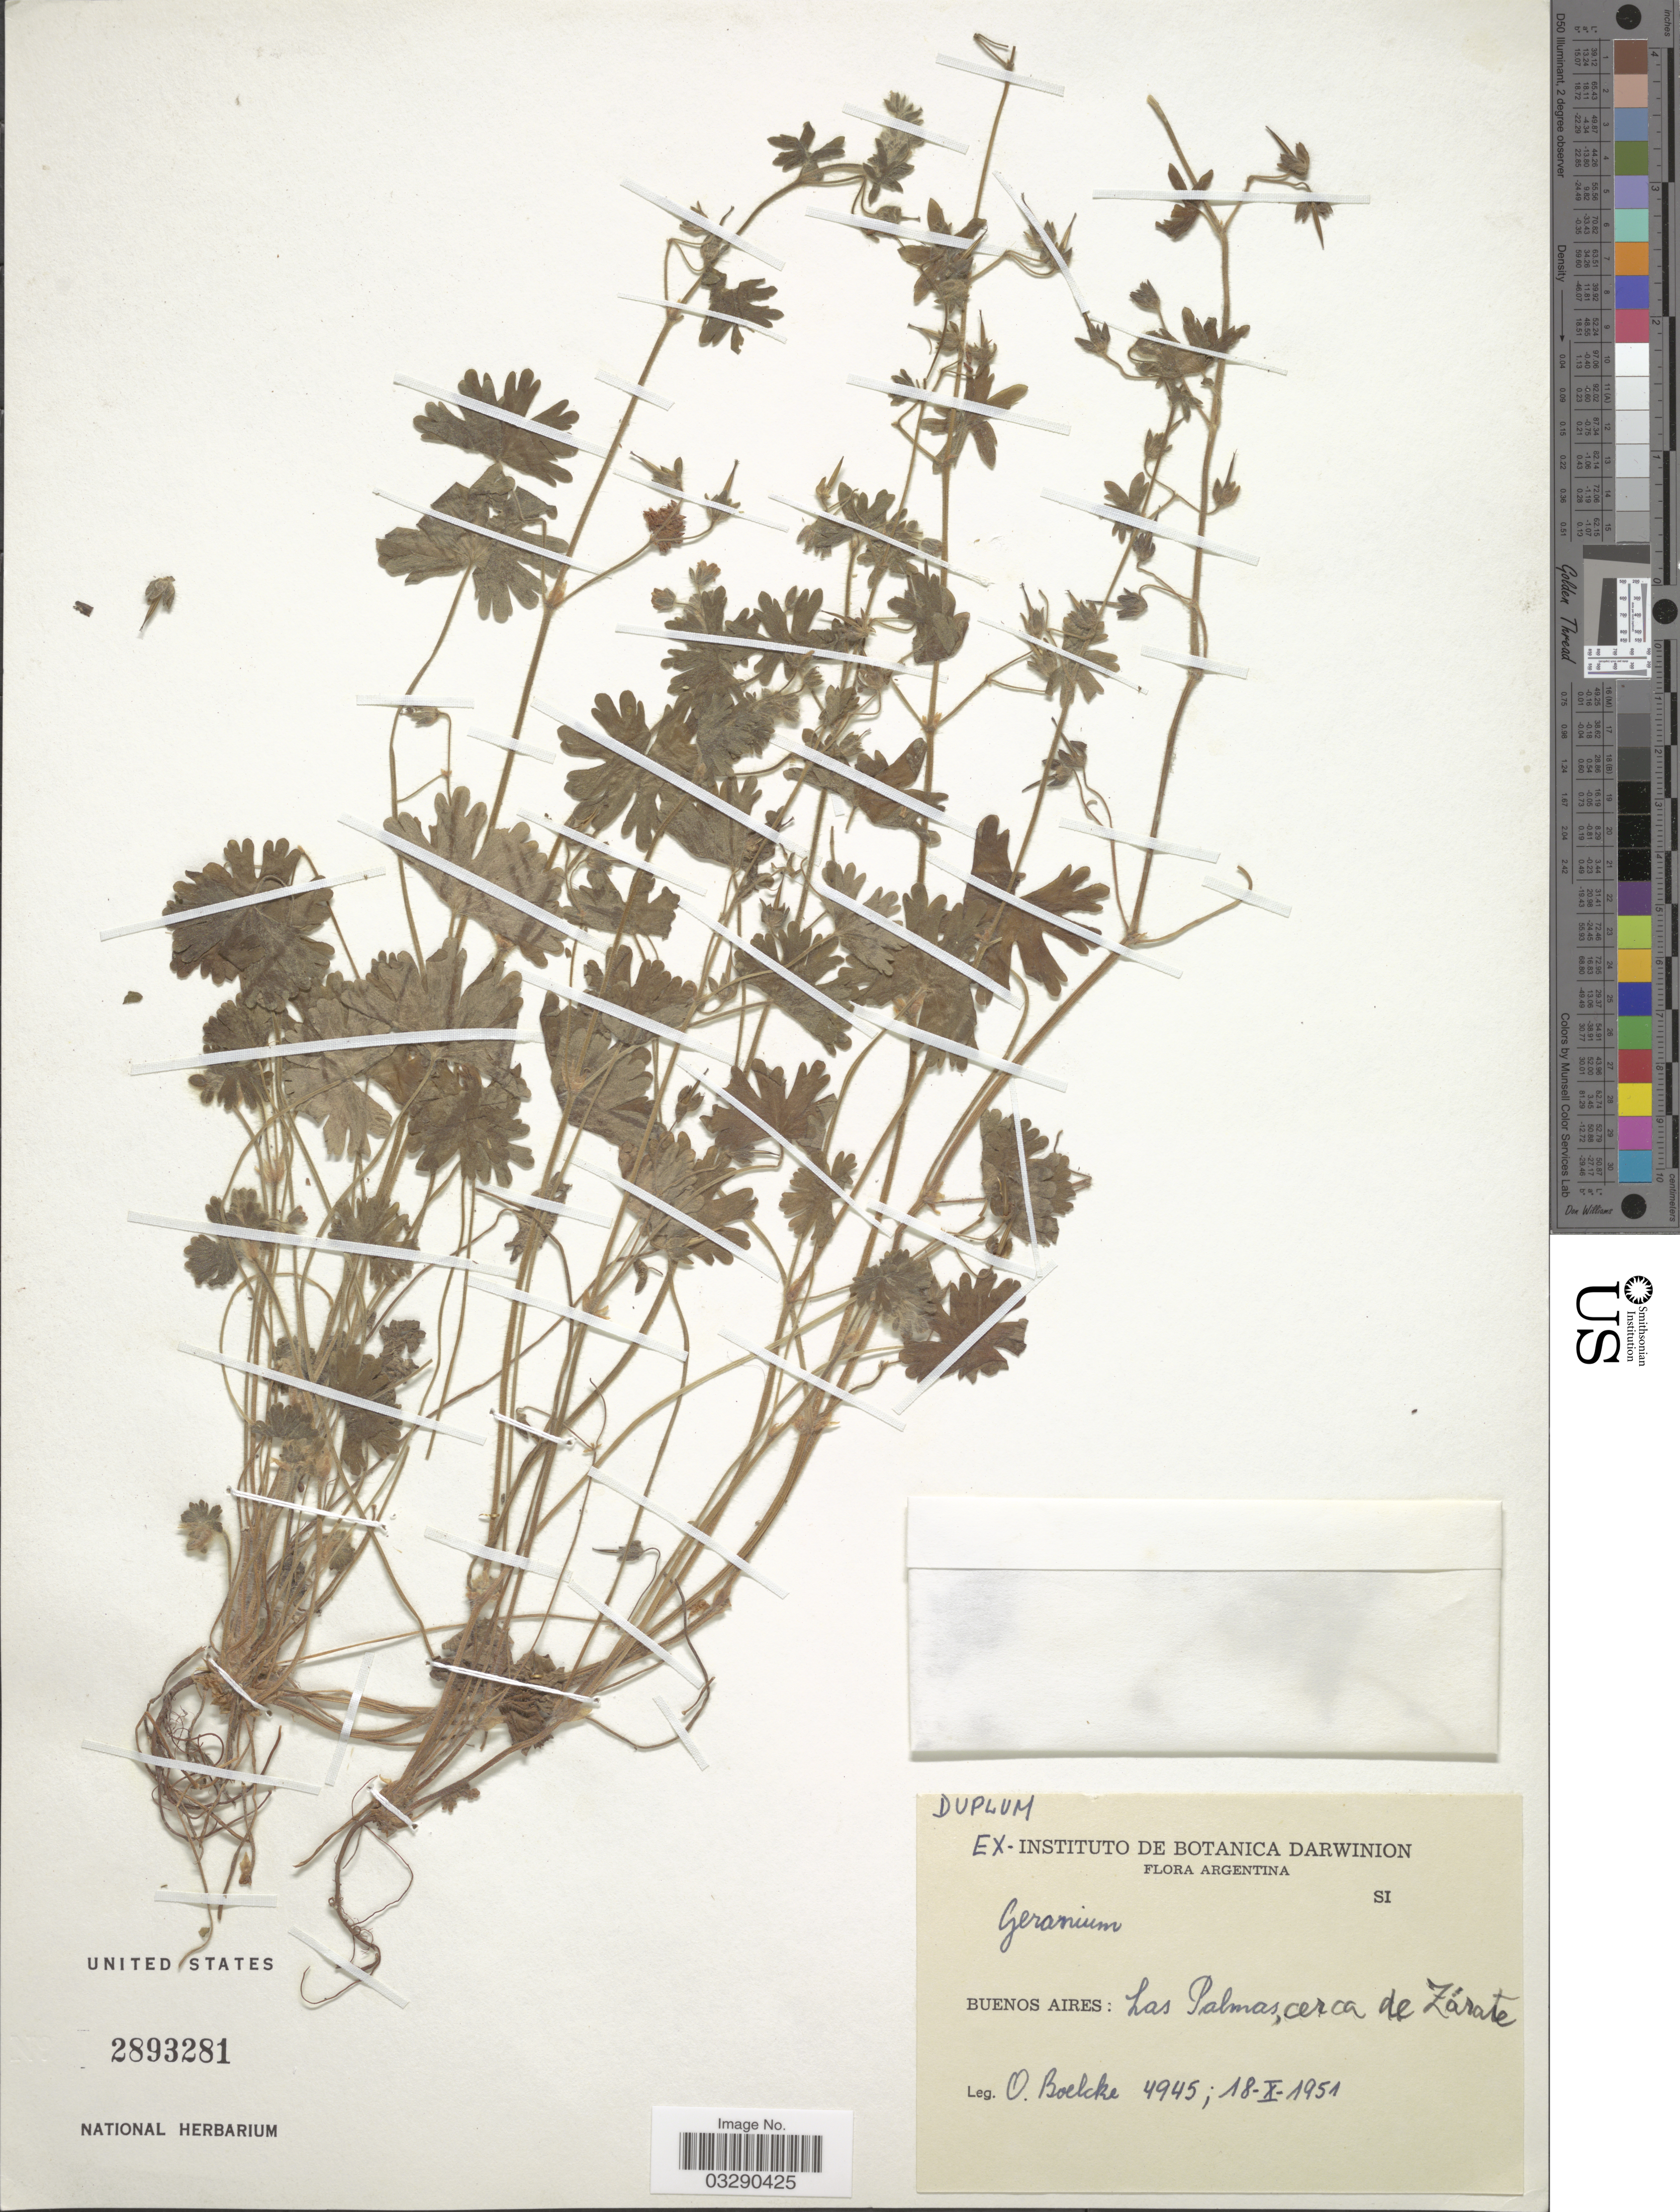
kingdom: Plantae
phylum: Tracheophyta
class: Magnoliopsida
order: Geraniales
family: Geraniaceae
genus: Geranium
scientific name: Geranium sp.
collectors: O. Boelcke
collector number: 4945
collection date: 1951-10-18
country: Argentina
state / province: Buenos Aires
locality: Las Palmas, cerca de Zárate.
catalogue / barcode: US 2893281